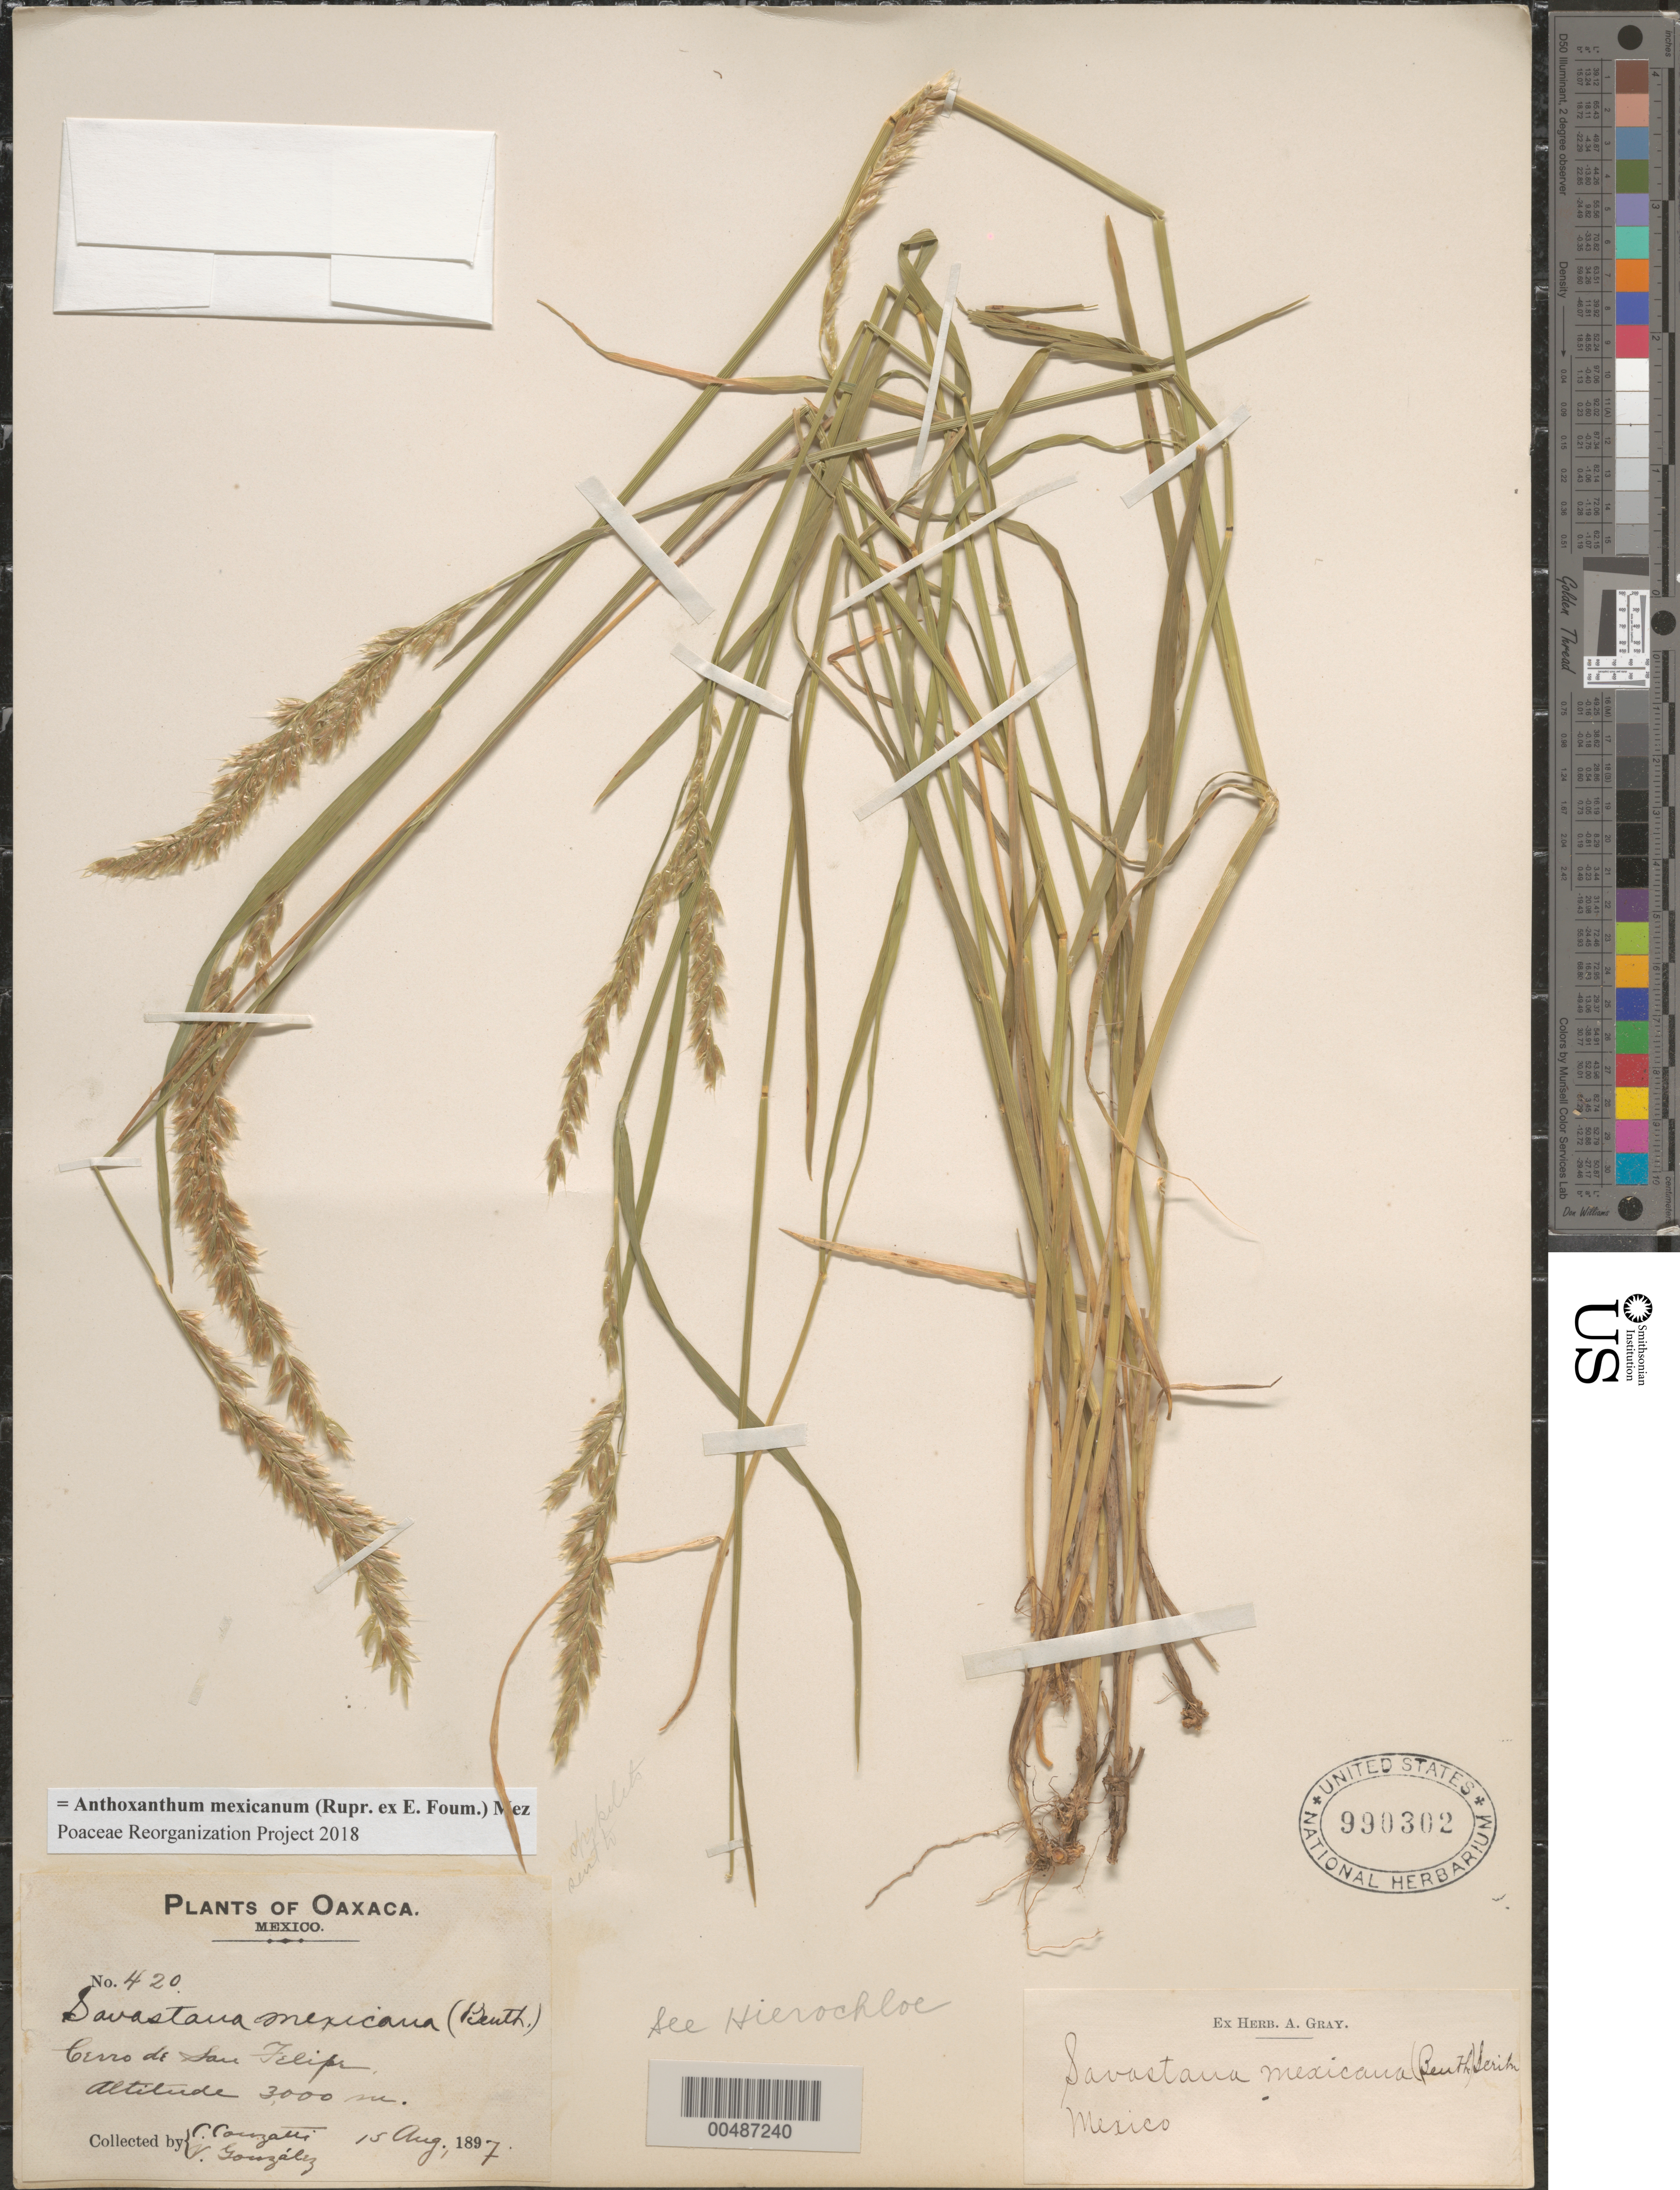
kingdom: Plantae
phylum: Tracheophyta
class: Liliopsida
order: Poales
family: Poaceae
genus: Anthoxanthum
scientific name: Anthoxanthum mexicanum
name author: (Rupr. ex E. Fourn.) Mez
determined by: Poaceae Reorganization Project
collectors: C. Conzatti & V. Gonzalez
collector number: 420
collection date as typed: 15 Aug 1897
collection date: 1897-08-15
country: Mexico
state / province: Oaxaca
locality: Cerro de San Felipe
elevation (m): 3000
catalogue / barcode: US 990302